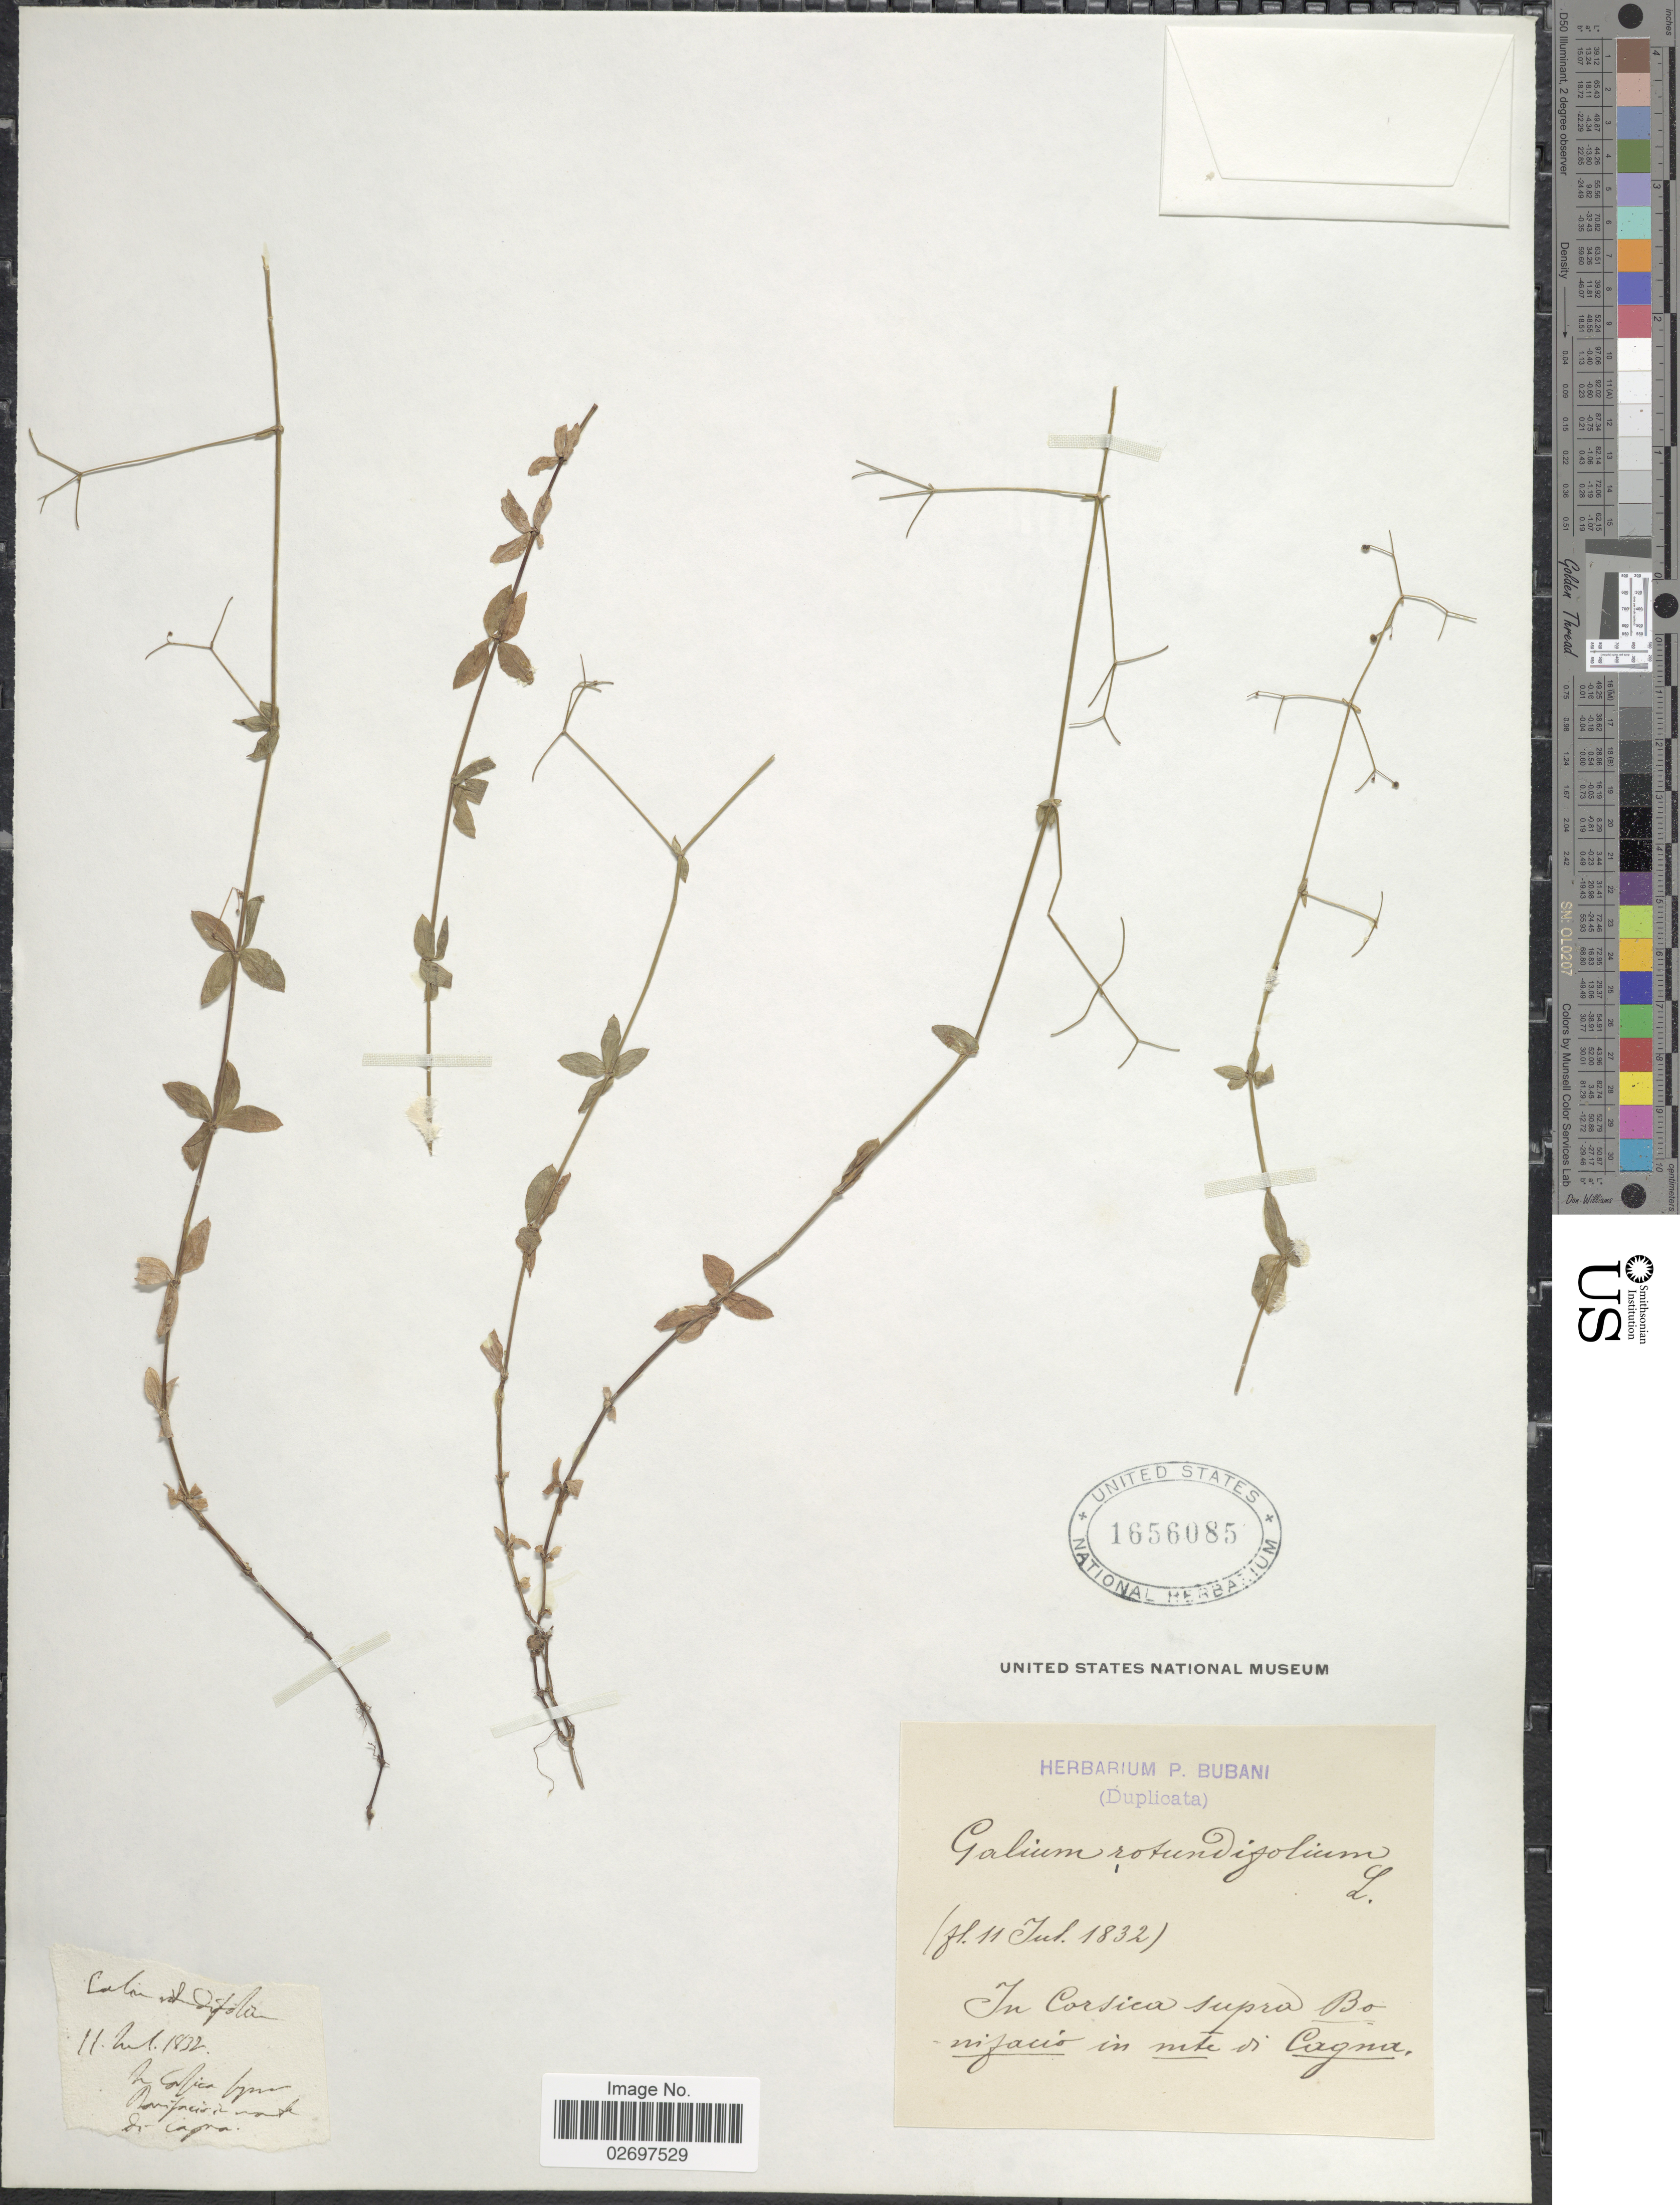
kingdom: Plantae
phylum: Tracheophyta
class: Magnoliopsida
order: Gentianales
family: Rubiaceae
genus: Galium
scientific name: Galium rotundifolium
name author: L.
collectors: ex herb. P. Bubani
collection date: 1832-07-11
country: France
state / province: Corsica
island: Corse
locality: In Corsica supra Bonifacio in mte or. Cagna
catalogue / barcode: US 1656085